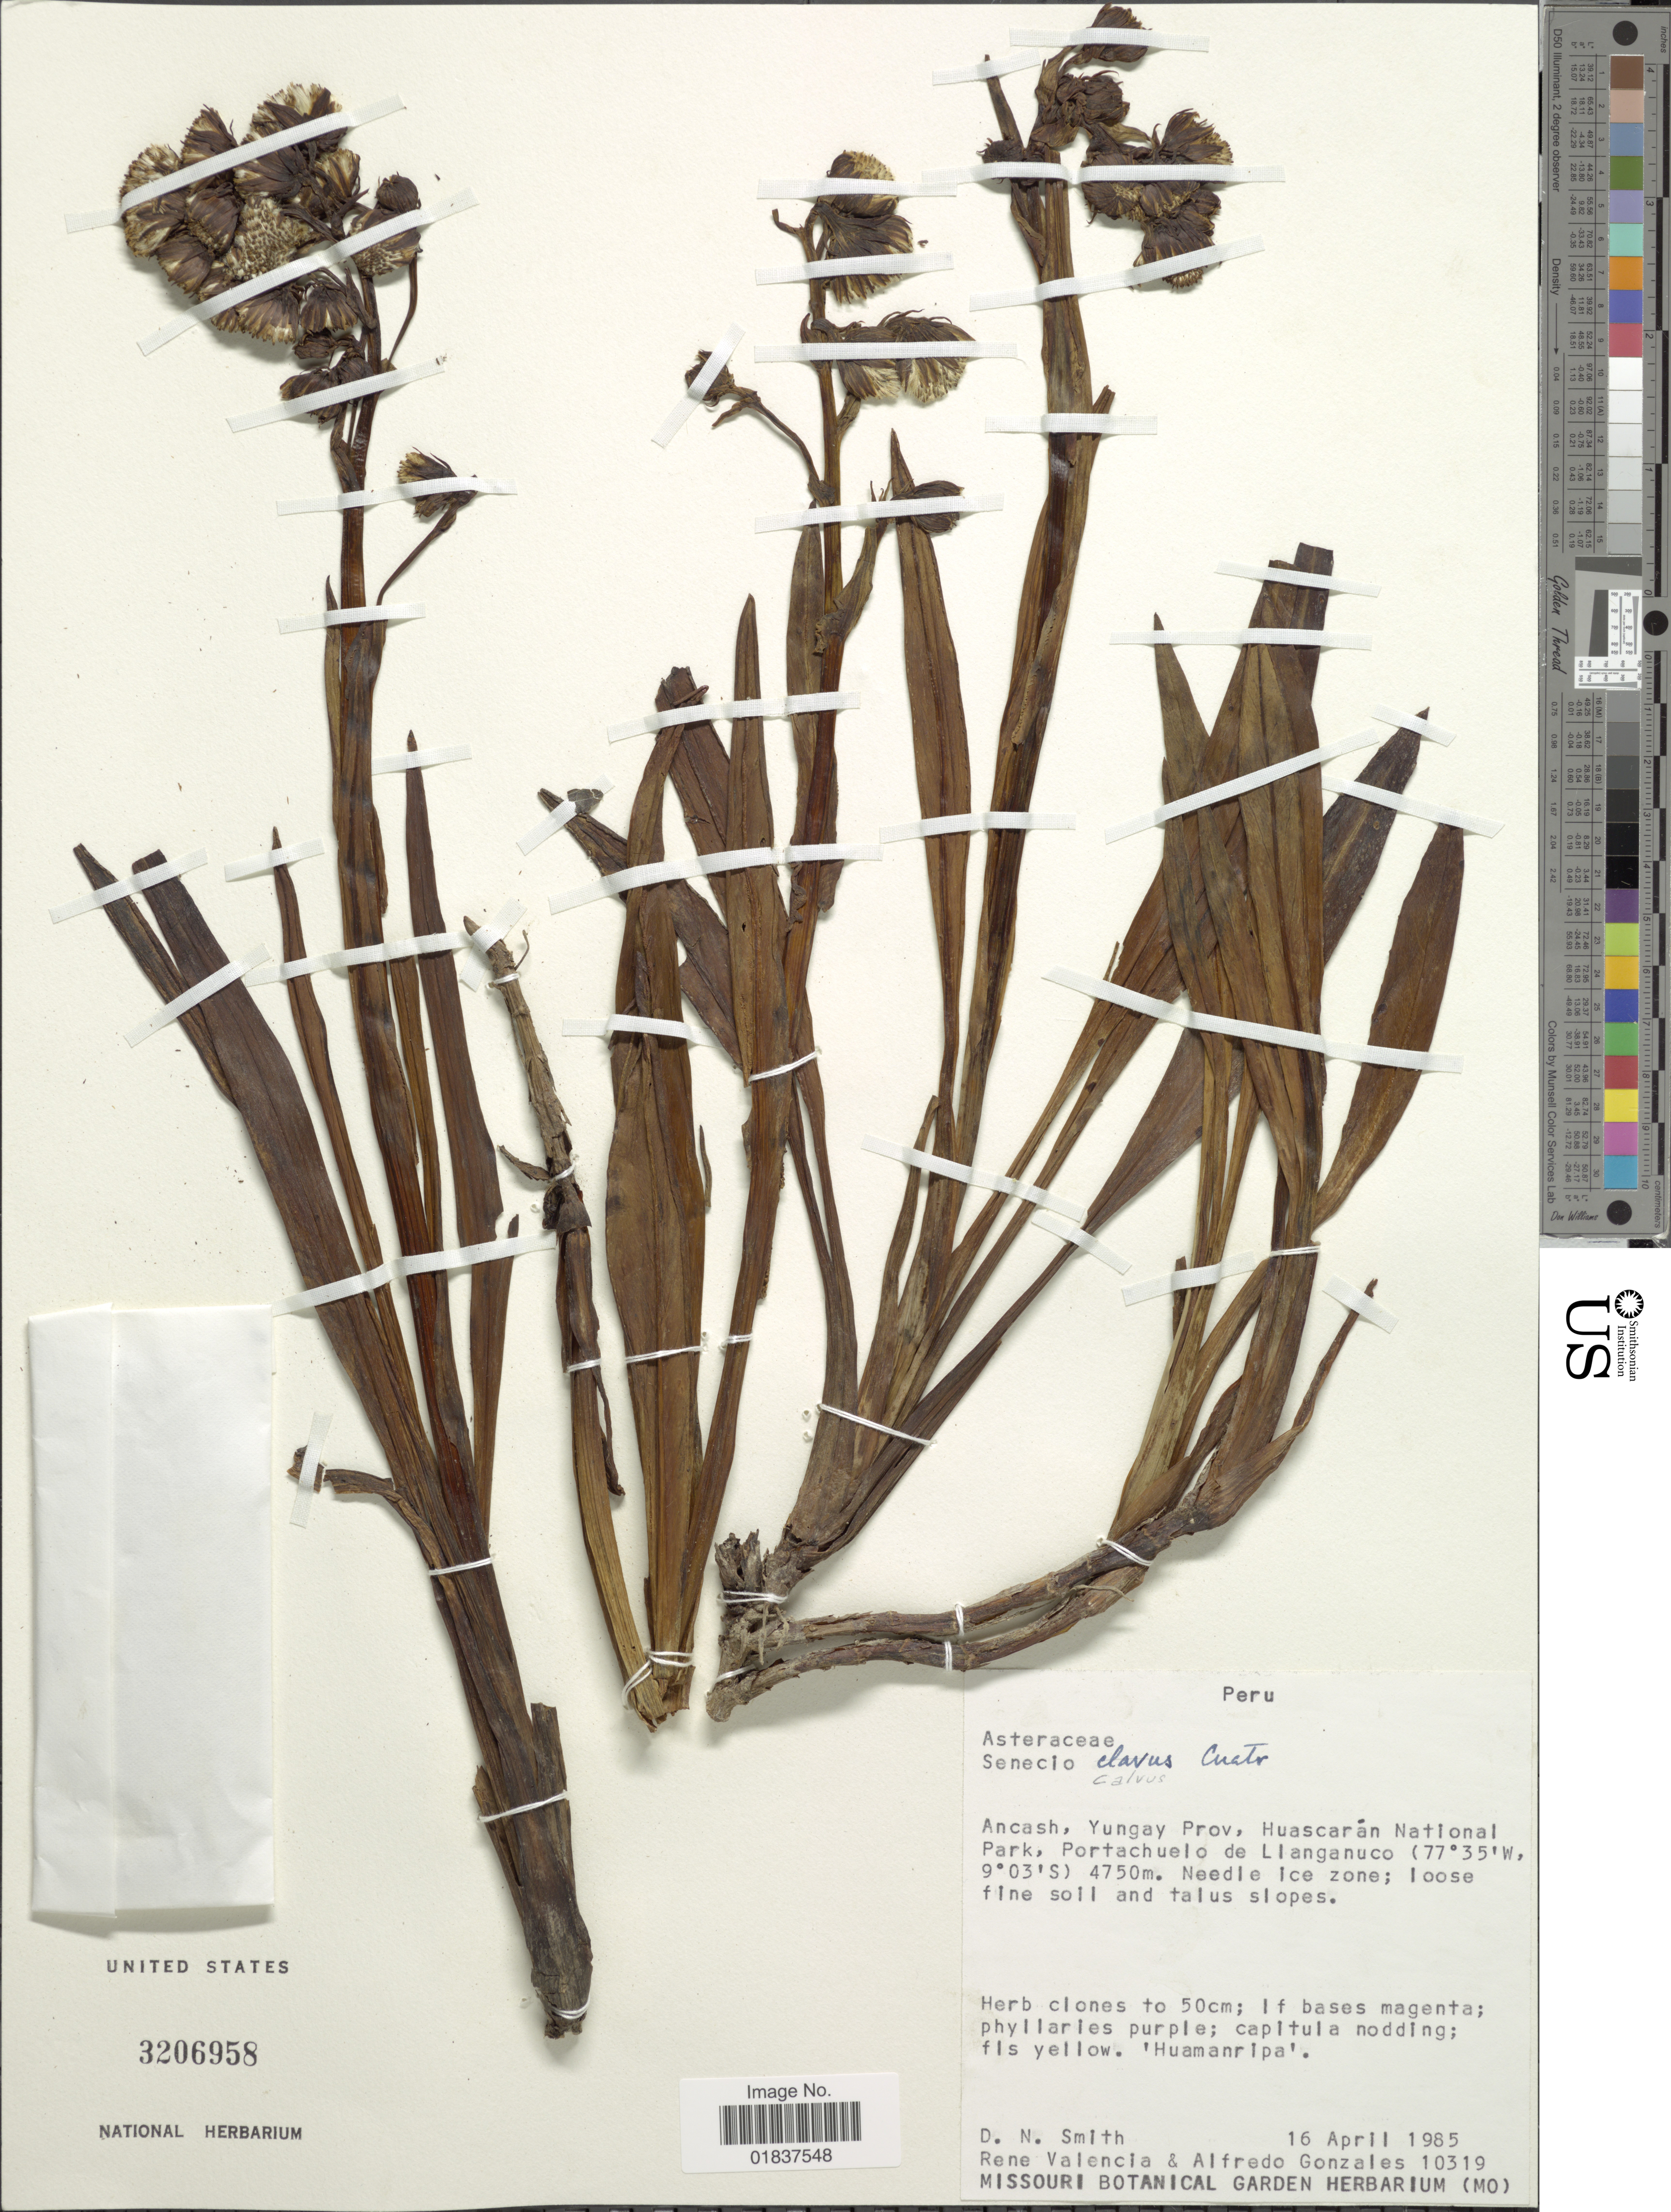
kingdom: Plantae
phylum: Tracheophyta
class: Magnoliopsida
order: Asterales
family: Asteraceae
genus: Senecio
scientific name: Senecio hickenii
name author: Hauman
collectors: D. Smith, R. Valencia & A. Gonzáles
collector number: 10319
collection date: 1985-04-16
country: Peru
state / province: Ancash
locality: Ancash, yungay Prov, Huascaran National Park, portachuelo de Llanganuco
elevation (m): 4750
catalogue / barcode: US 3206958